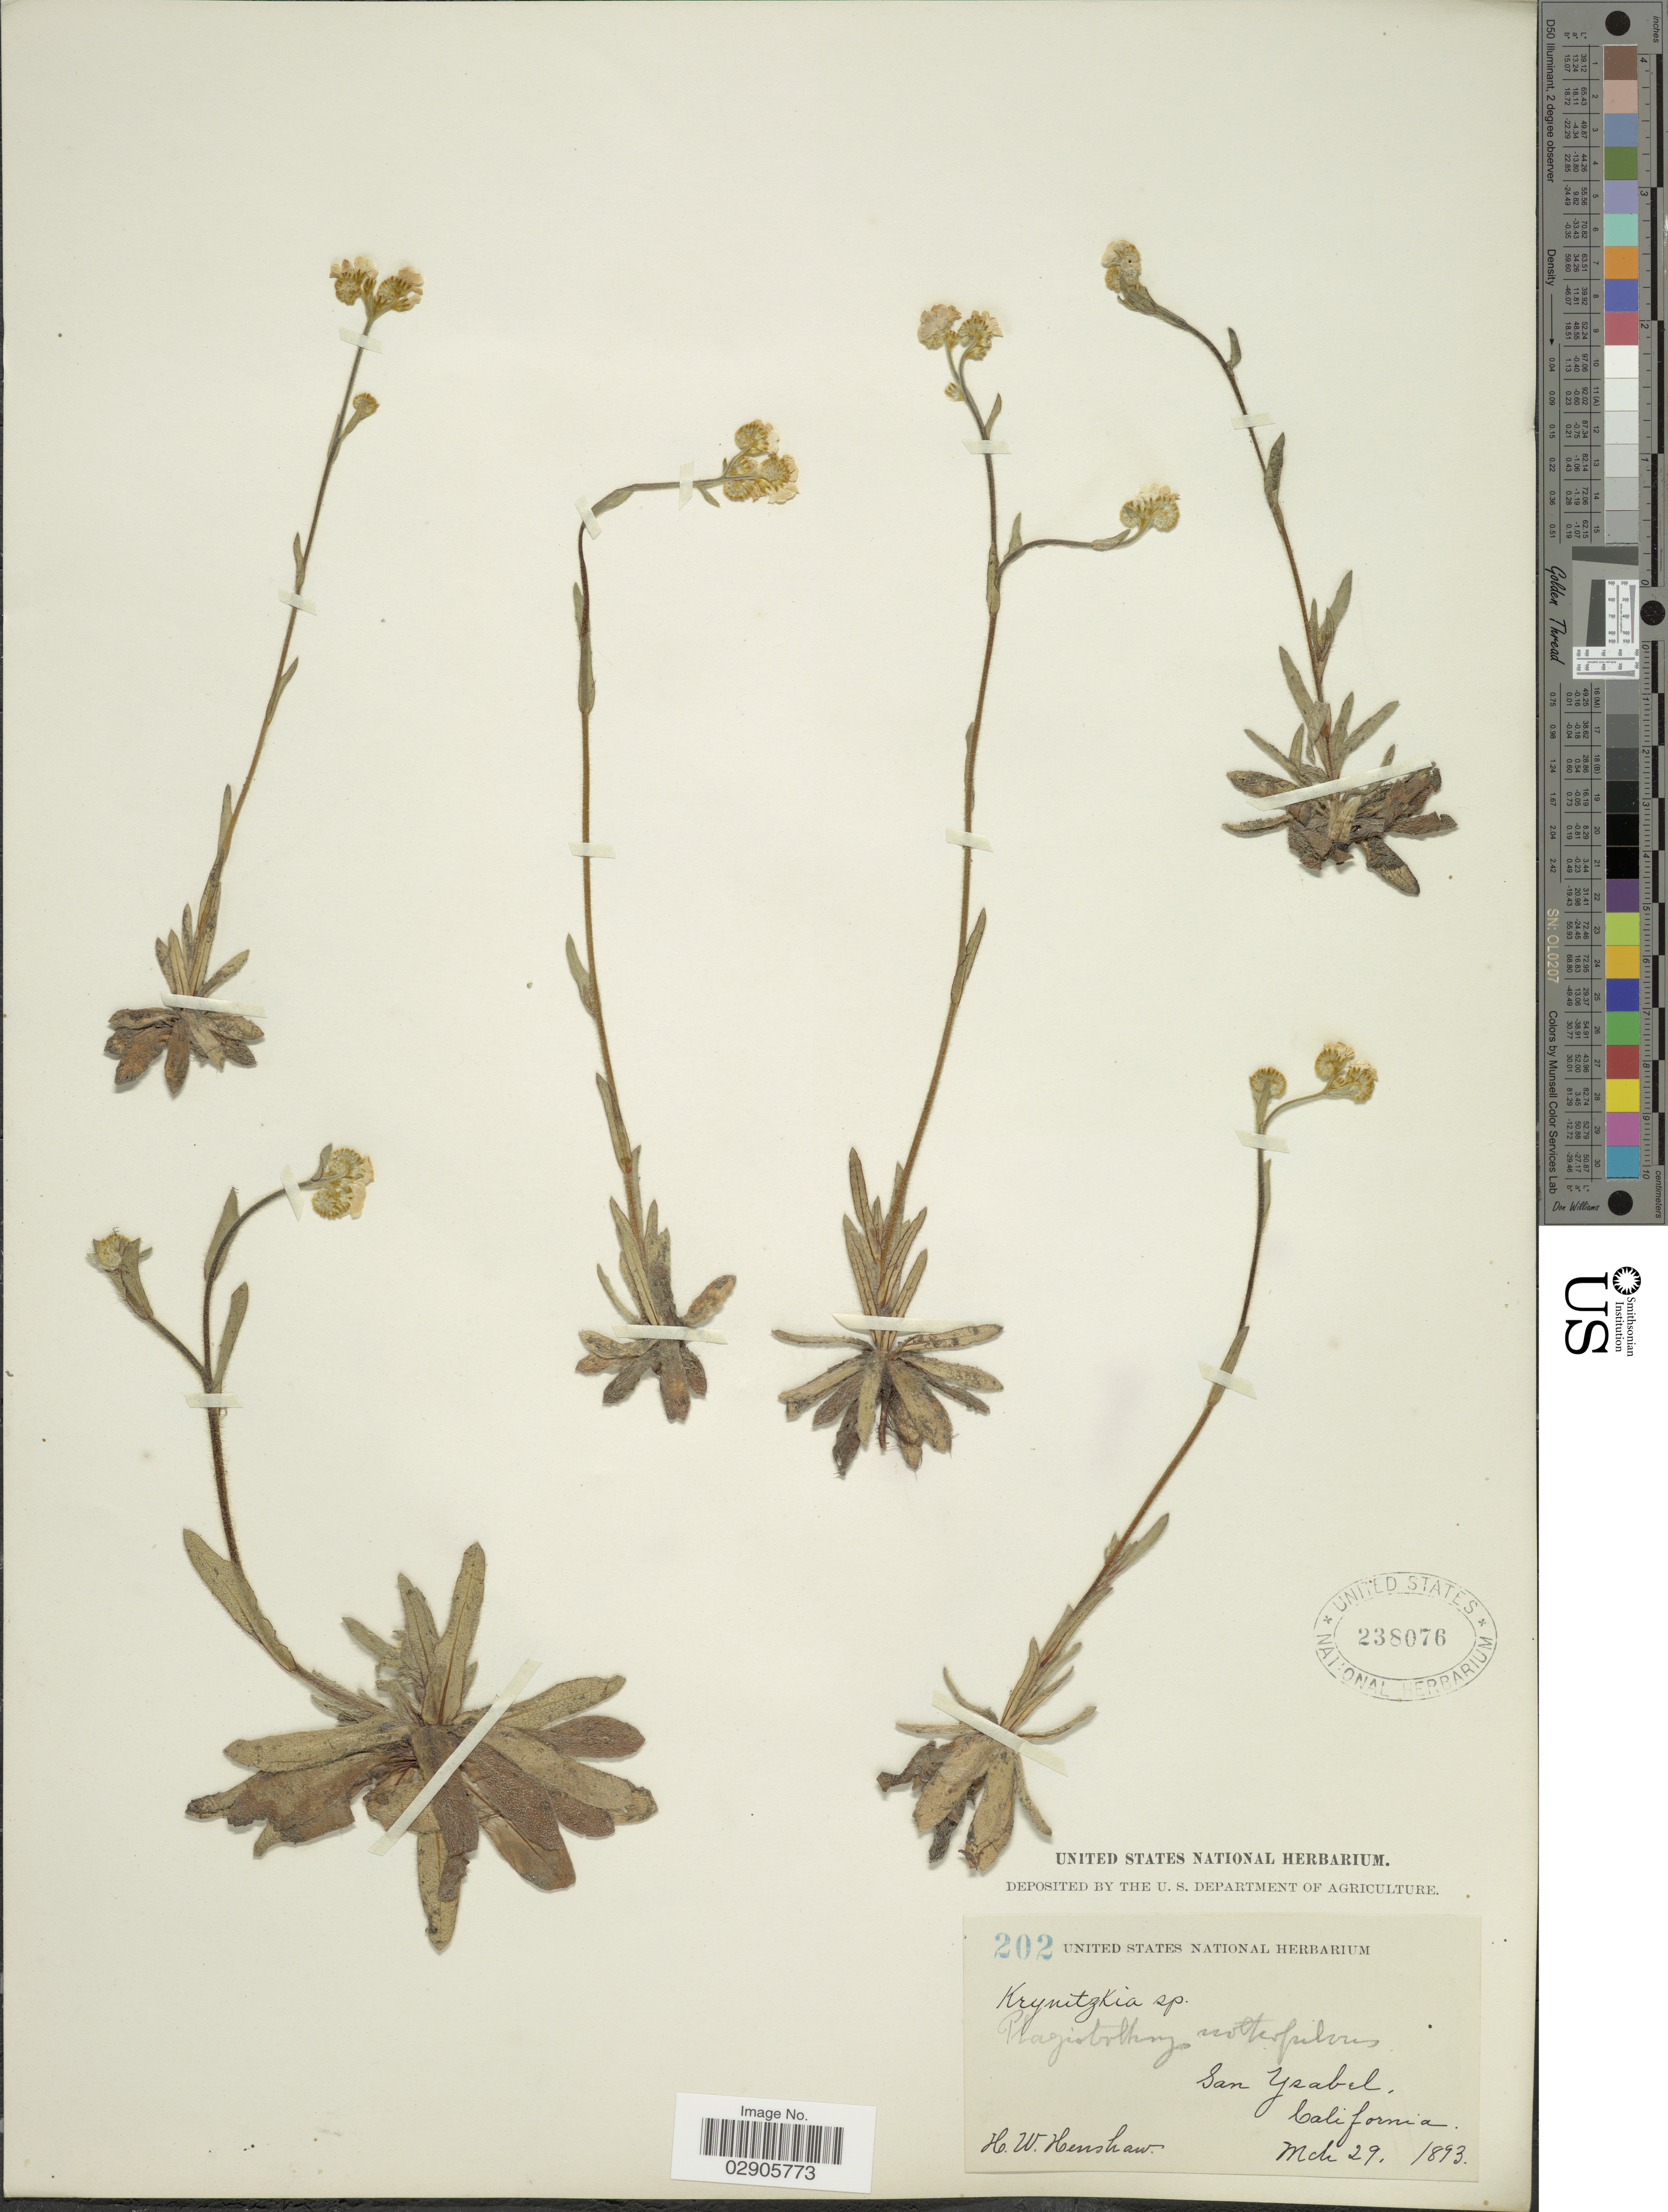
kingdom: Plantae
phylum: Tracheophyta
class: Magnoliopsida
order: Boraginales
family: Boraginaceae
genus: Plagiobothrys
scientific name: Plagiobothrys nothofulvus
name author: (A. Gray) A. Gray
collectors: H. Henshaw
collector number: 202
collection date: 1893-03-29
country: United States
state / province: California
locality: San Ysabel.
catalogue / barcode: US 238076